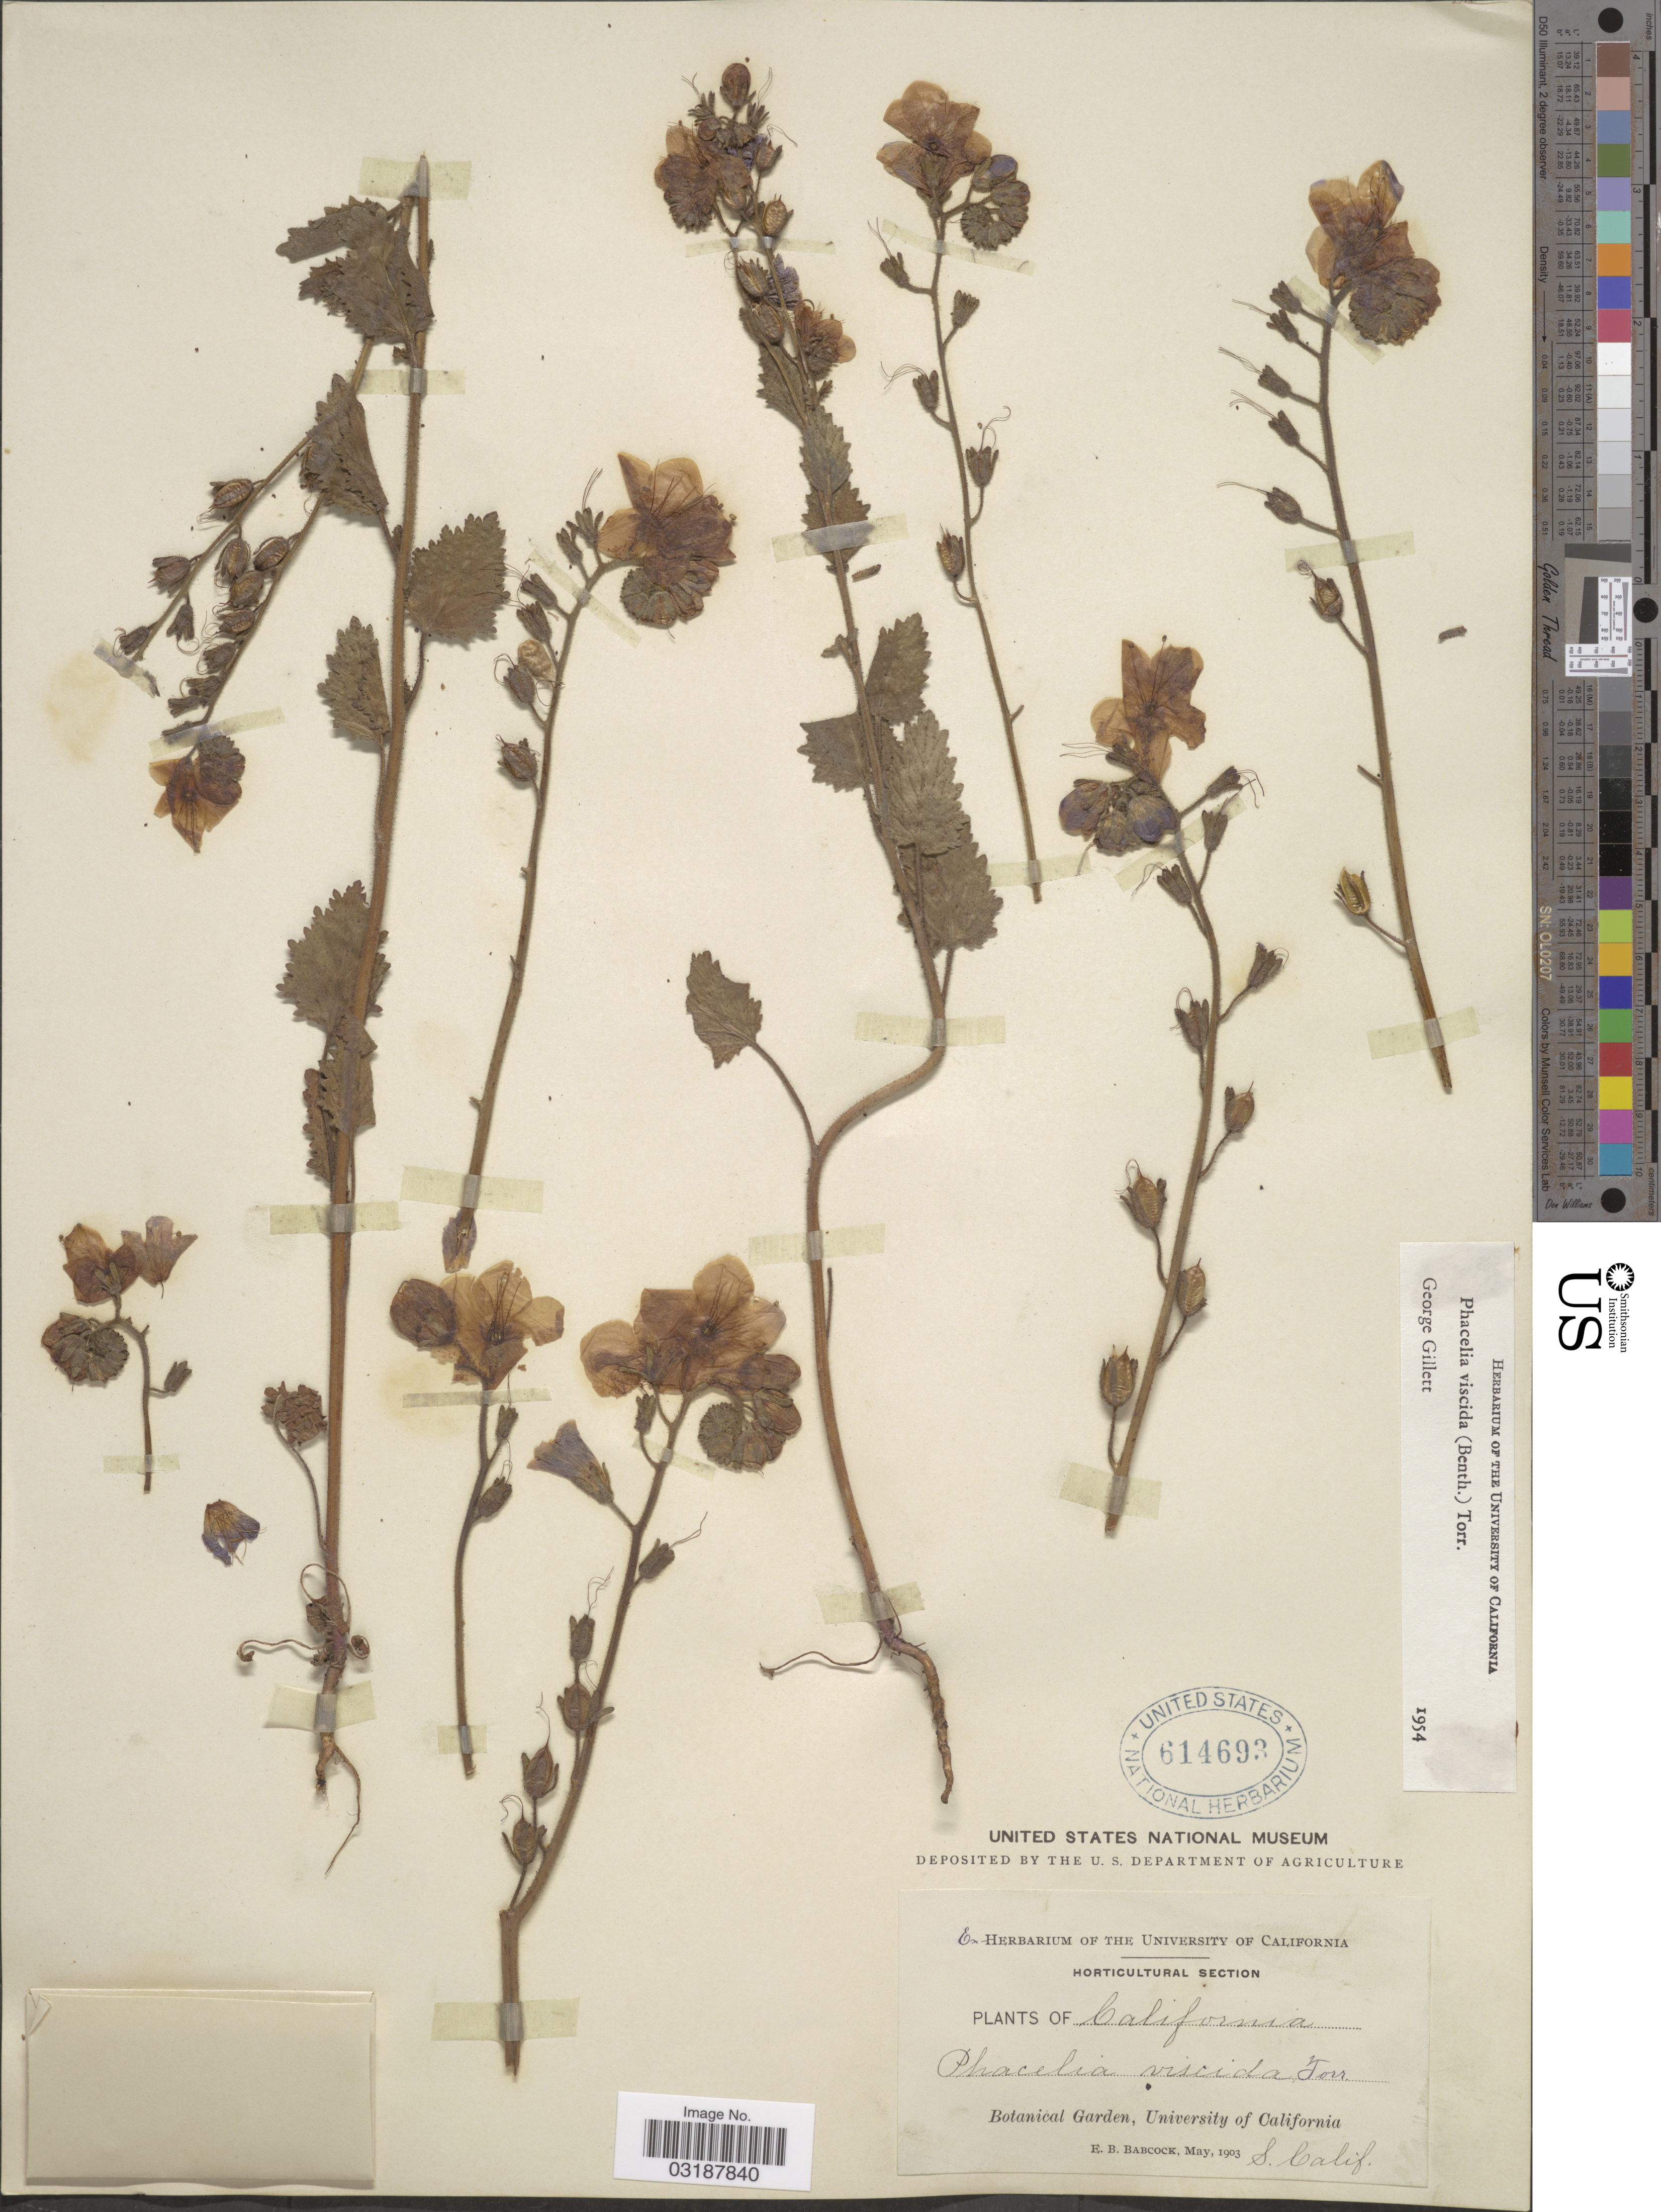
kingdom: Plantae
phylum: Tracheophyta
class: Magnoliopsida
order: Boraginales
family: Hydrophyllaceae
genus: Phacelia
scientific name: Phacelia viscida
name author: (Benth.) Torr.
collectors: E. B. Babcock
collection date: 1903-05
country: United States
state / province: California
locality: Botanical Garden, University of California, S. Calif.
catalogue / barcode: US 614693